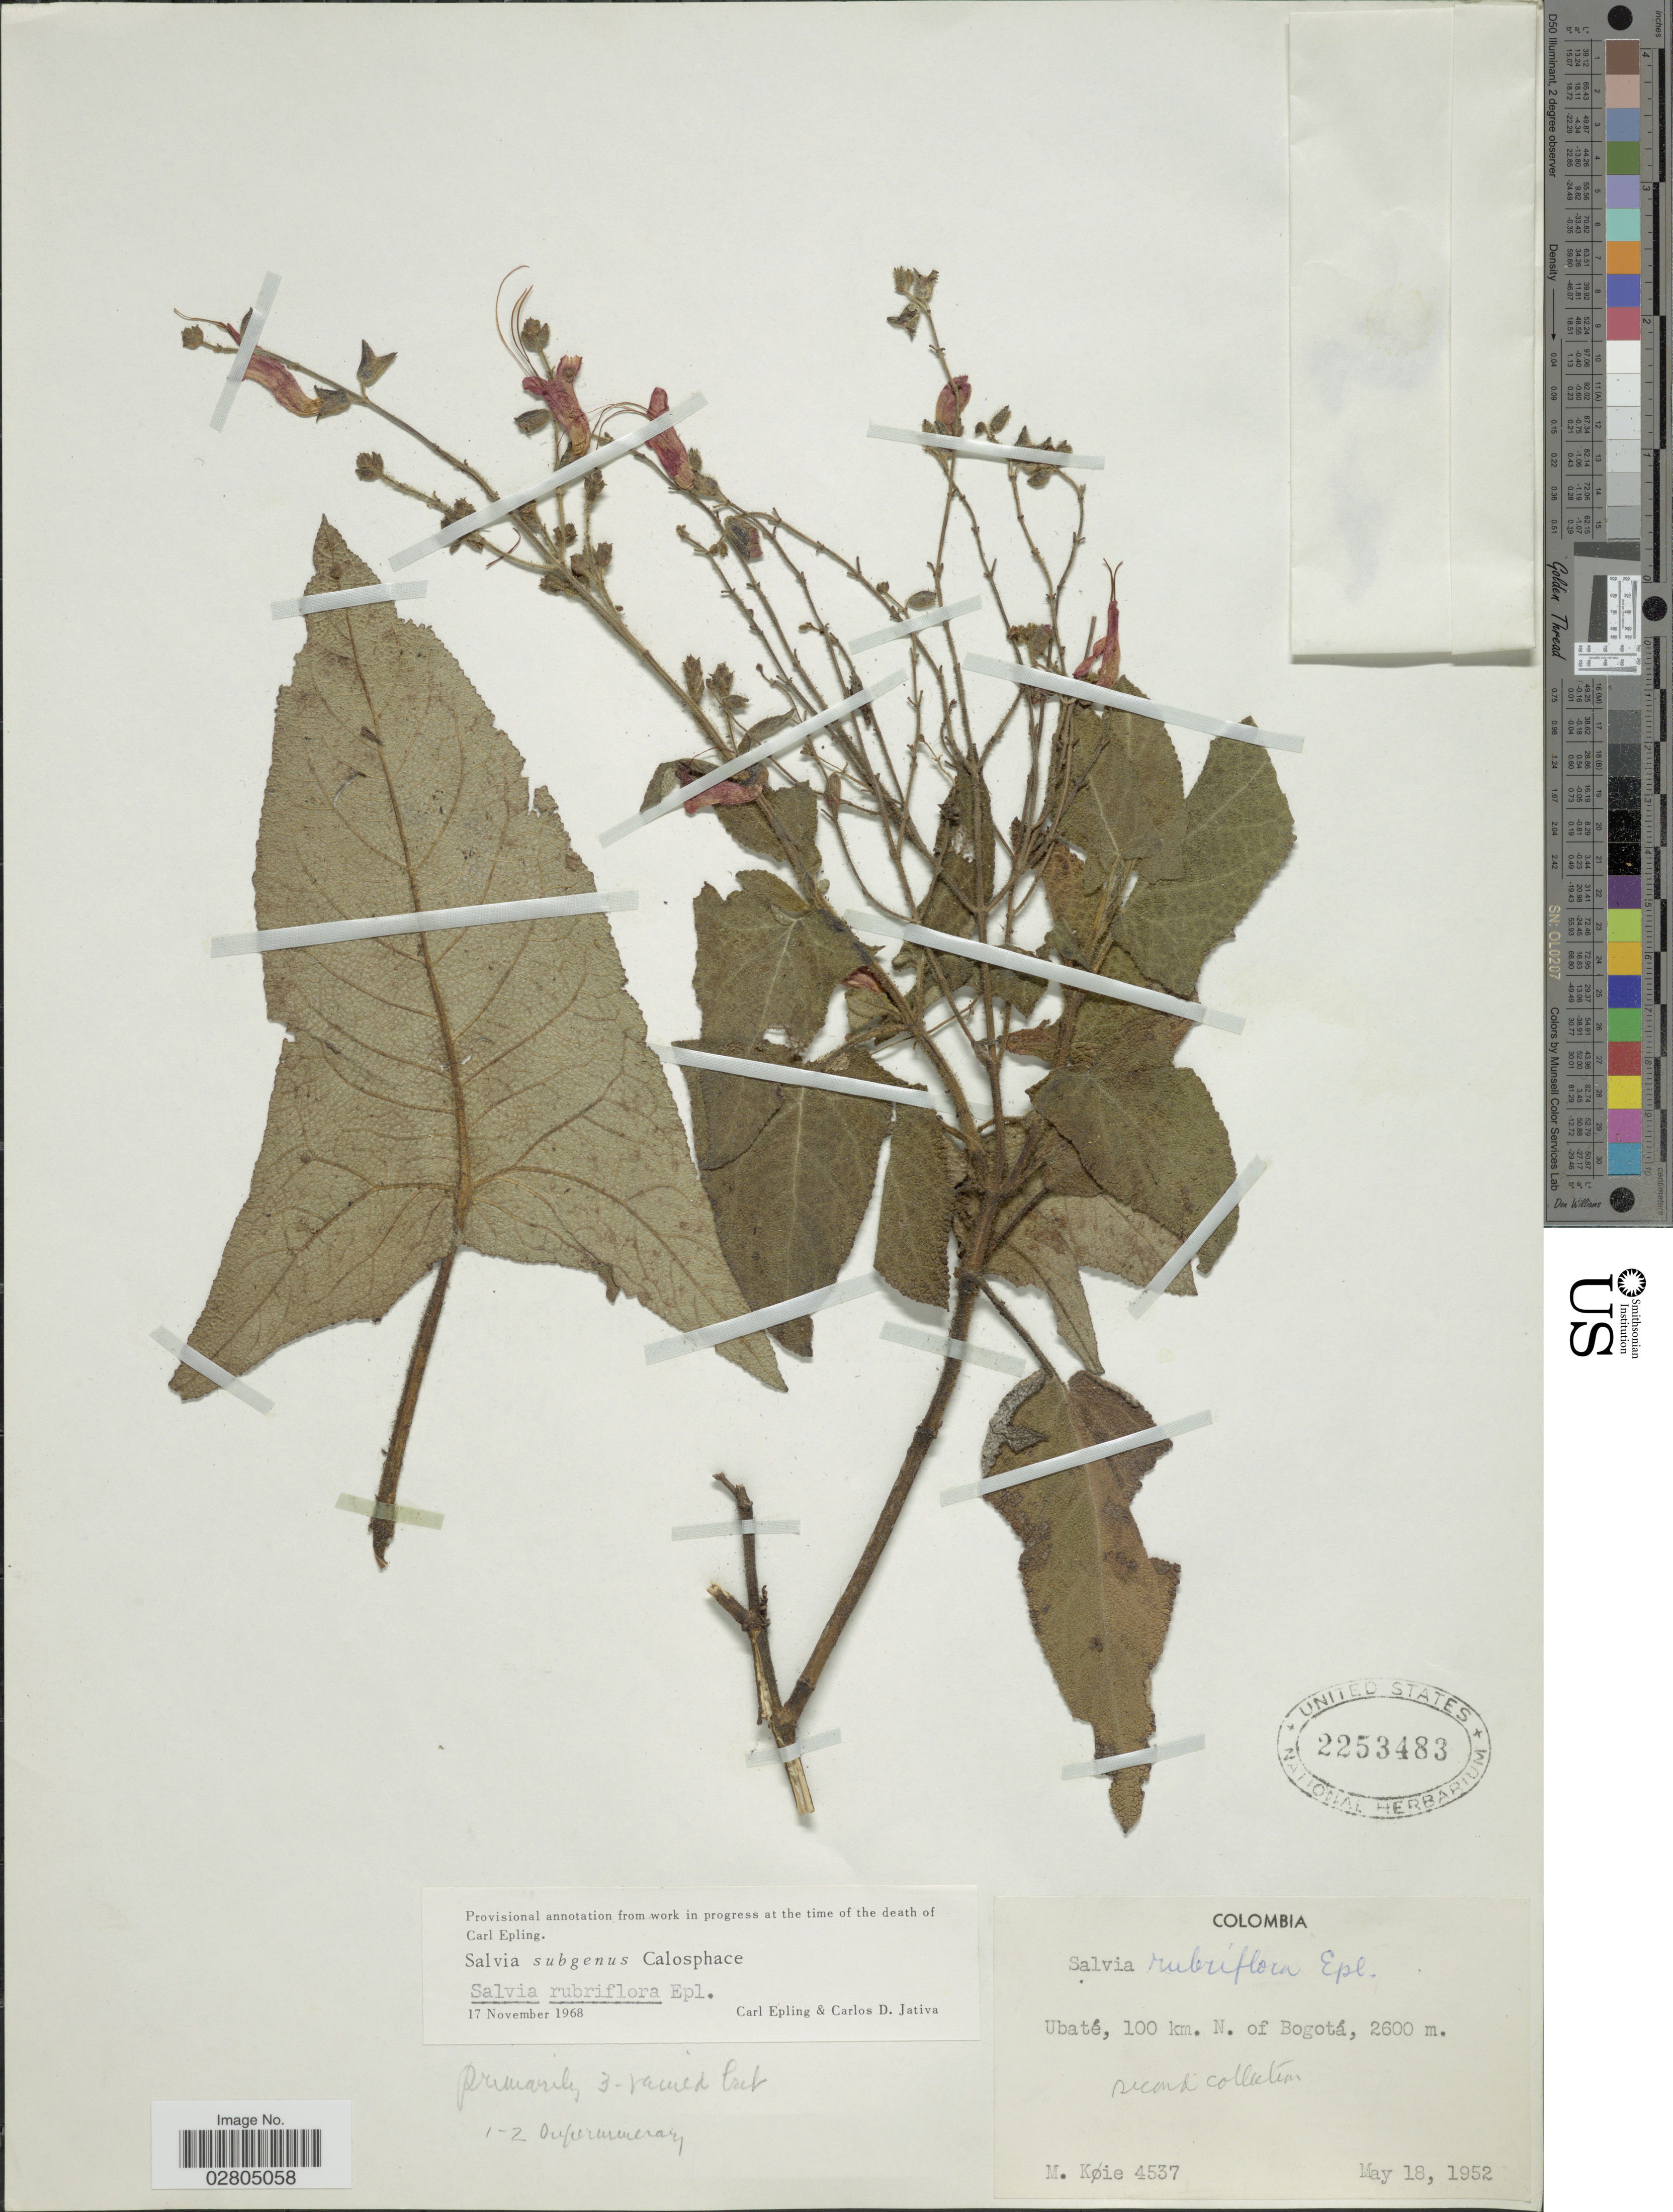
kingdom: Plantae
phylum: Tracheophyta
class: Magnoliopsida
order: Lamiales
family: Lamiaceae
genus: Salvia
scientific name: Salvia rubriflora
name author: Epling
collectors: M. Köie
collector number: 4537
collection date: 1952-05-18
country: Colombia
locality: Ubaté, 100 km. N. of Bogotá.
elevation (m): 2600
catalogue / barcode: US 2253483